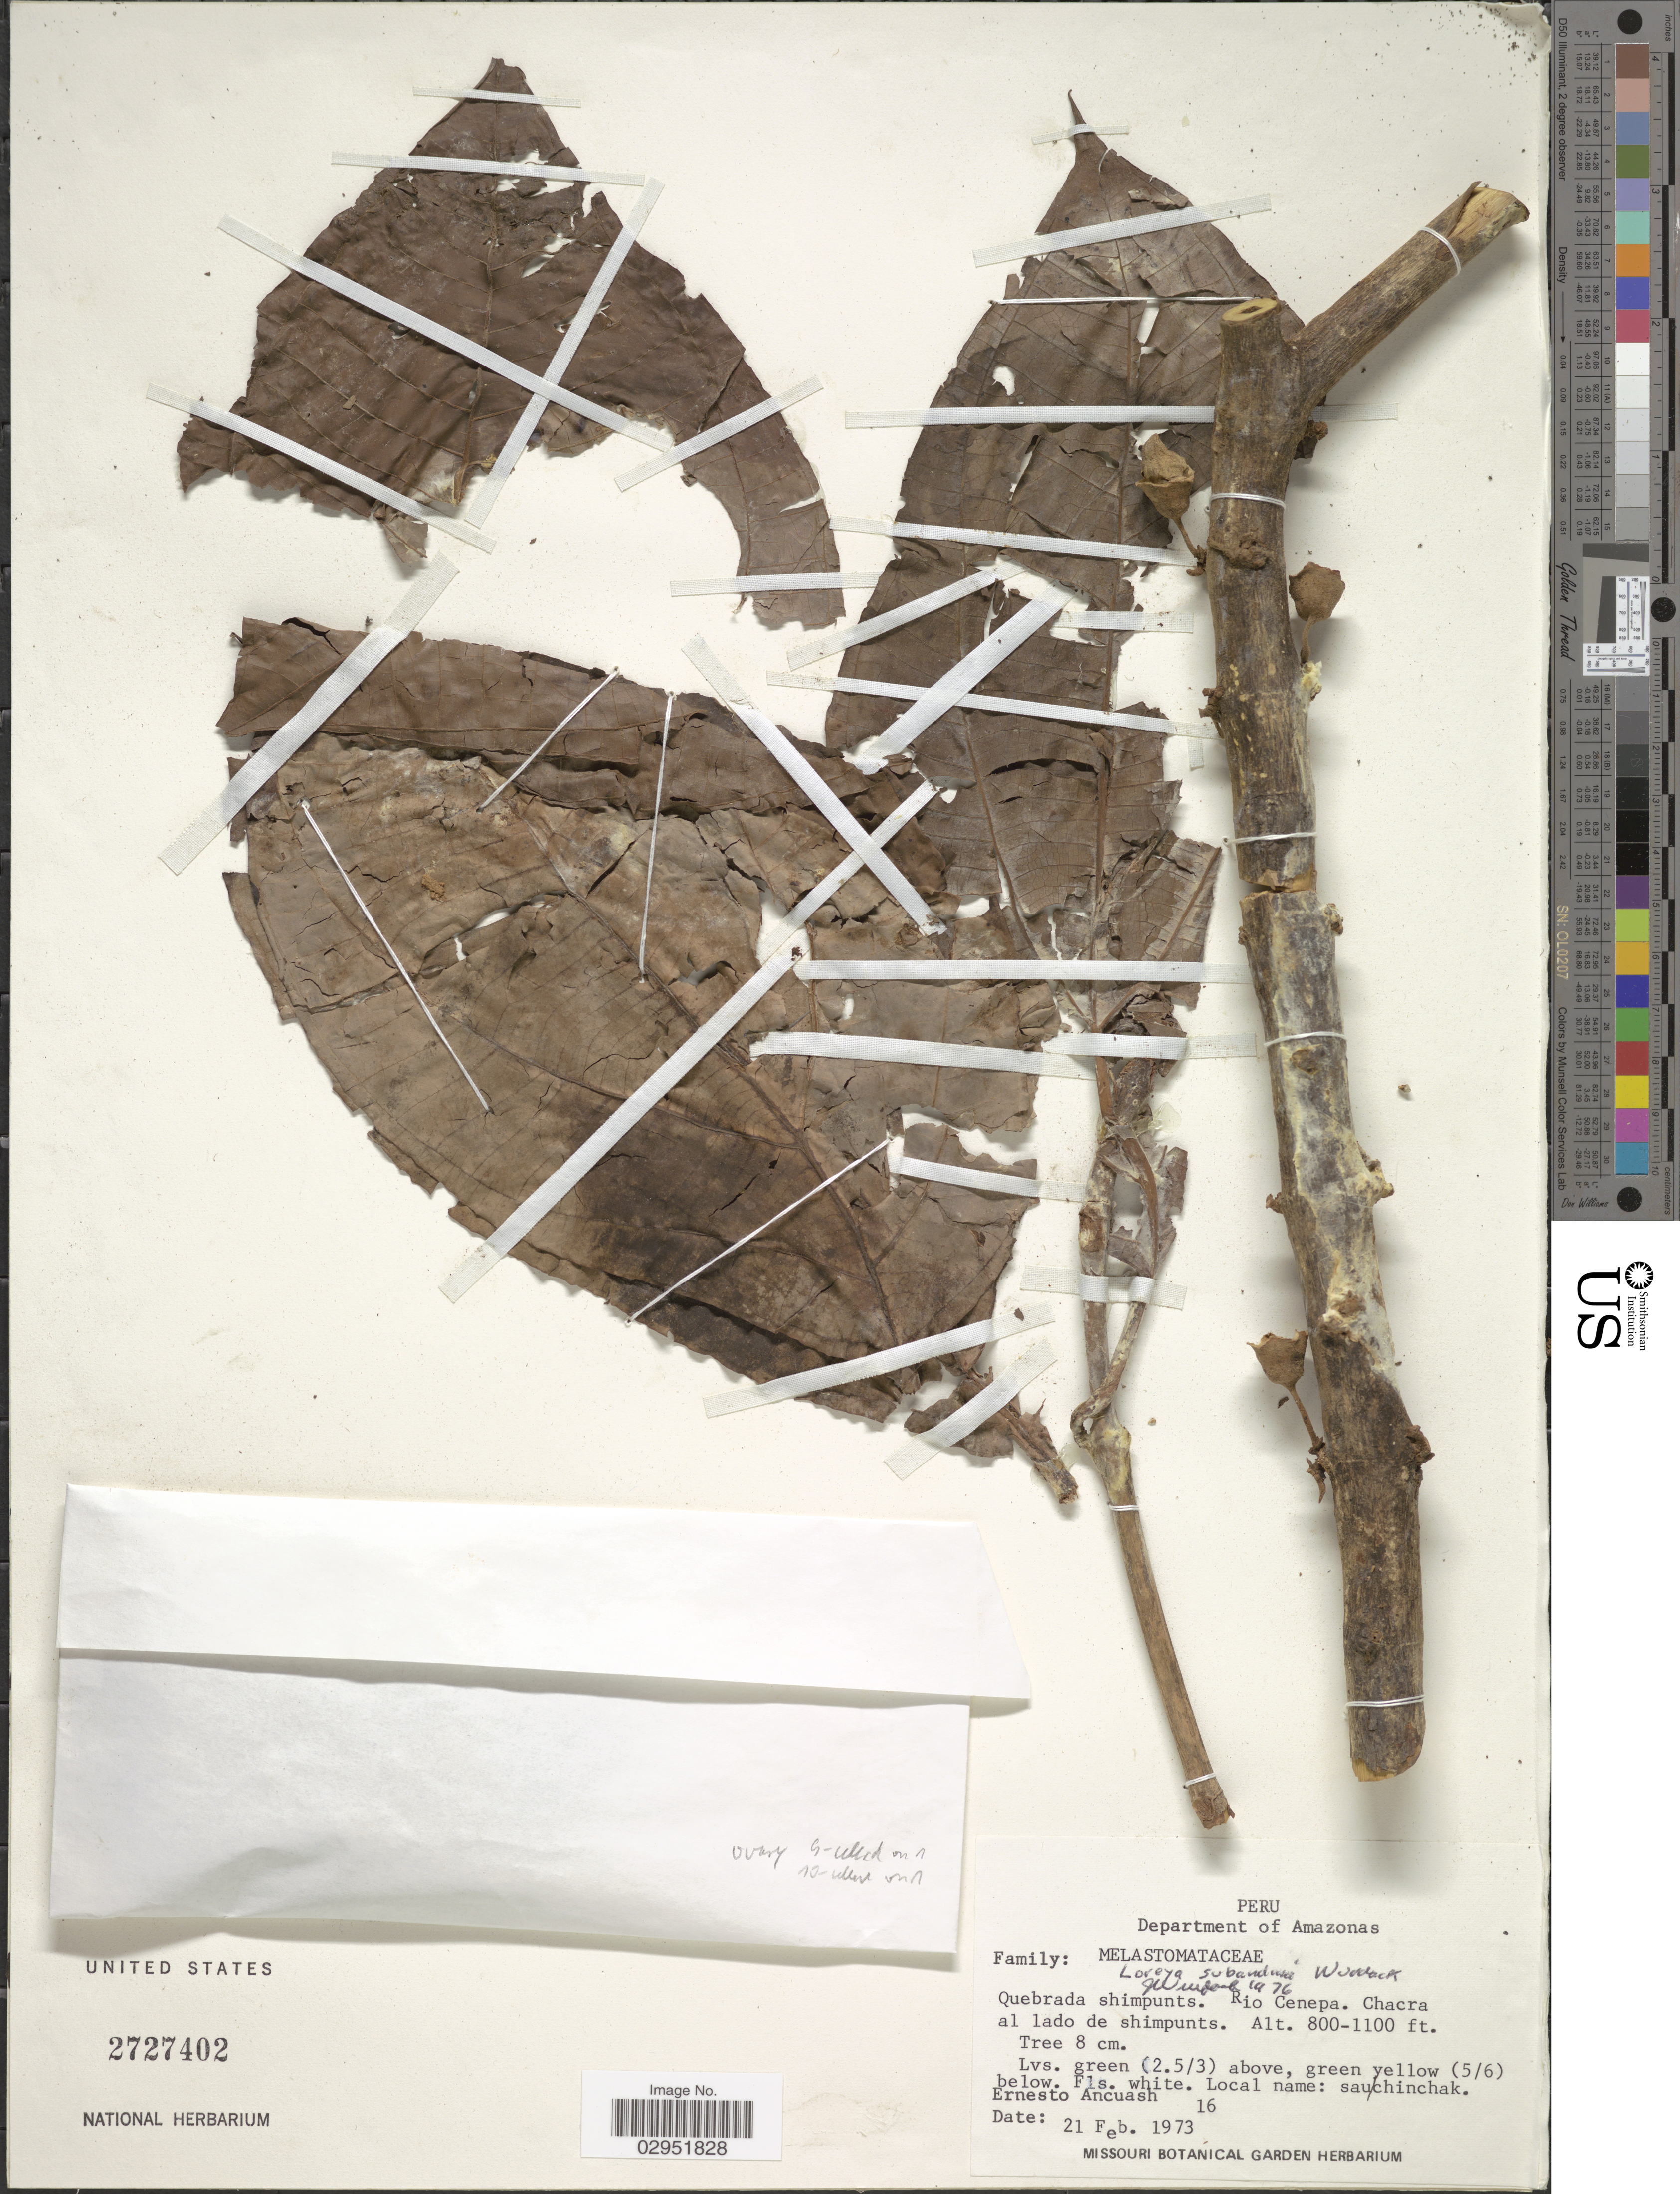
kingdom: Plantae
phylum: Tracheophyta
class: Magnoliopsida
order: Myrtales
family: Melastomataceae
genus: Bellucia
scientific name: Bellucia subandina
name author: (Wurdack) Penneys et al.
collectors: E. Ancuash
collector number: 16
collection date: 1973-02-21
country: Peru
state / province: Amazonas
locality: Department of Amazonas. Quebrada shimpunts. Rio Cenepa. Chacra al lado de shimpunts.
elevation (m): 244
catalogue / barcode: US 2727402